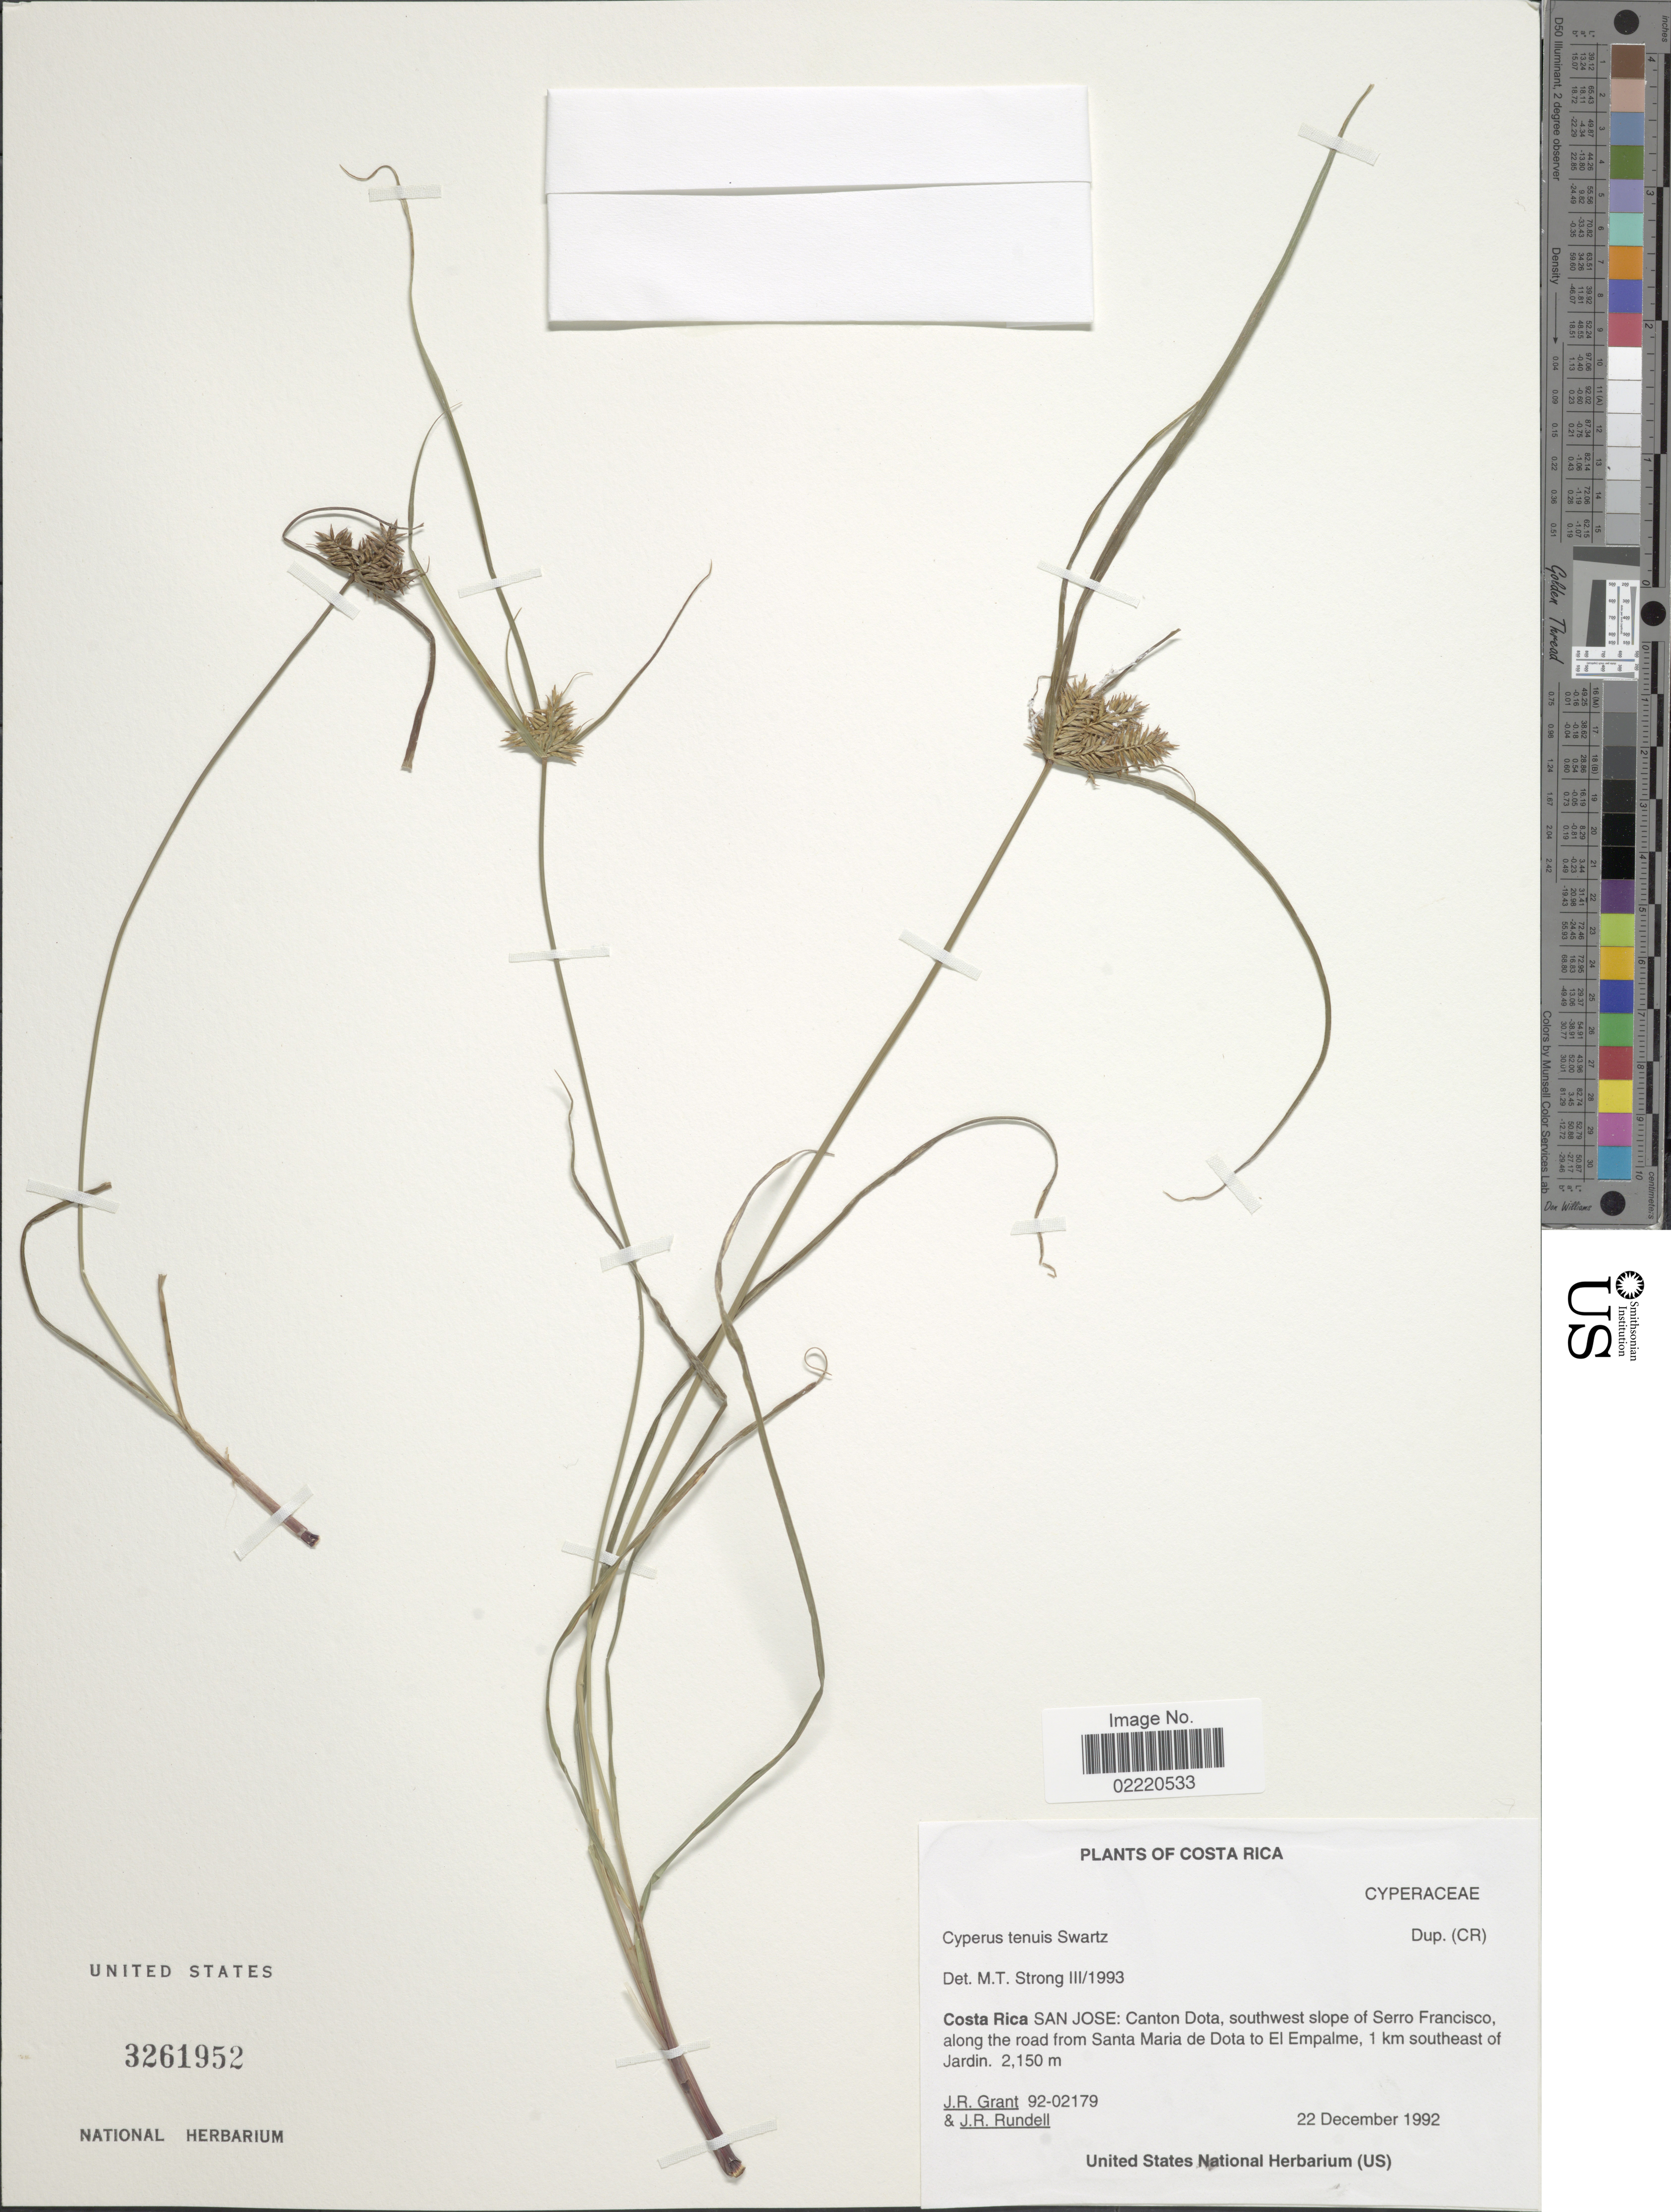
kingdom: Plantae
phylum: Tracheophyta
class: Liliopsida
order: Poales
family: Cyperaceae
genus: Cyperus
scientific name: Cyperus tenuis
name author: Sw.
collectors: J. Grant & J. R. Rundell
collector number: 92-02179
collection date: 1992-12-22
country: Costa Rica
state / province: San José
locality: Canton Dota, southwest slope of Serro Francisco, along the road from Santa Maria de Dota to El Empalme, 1 km southeast of Jardin.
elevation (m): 2150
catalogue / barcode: US 3261952